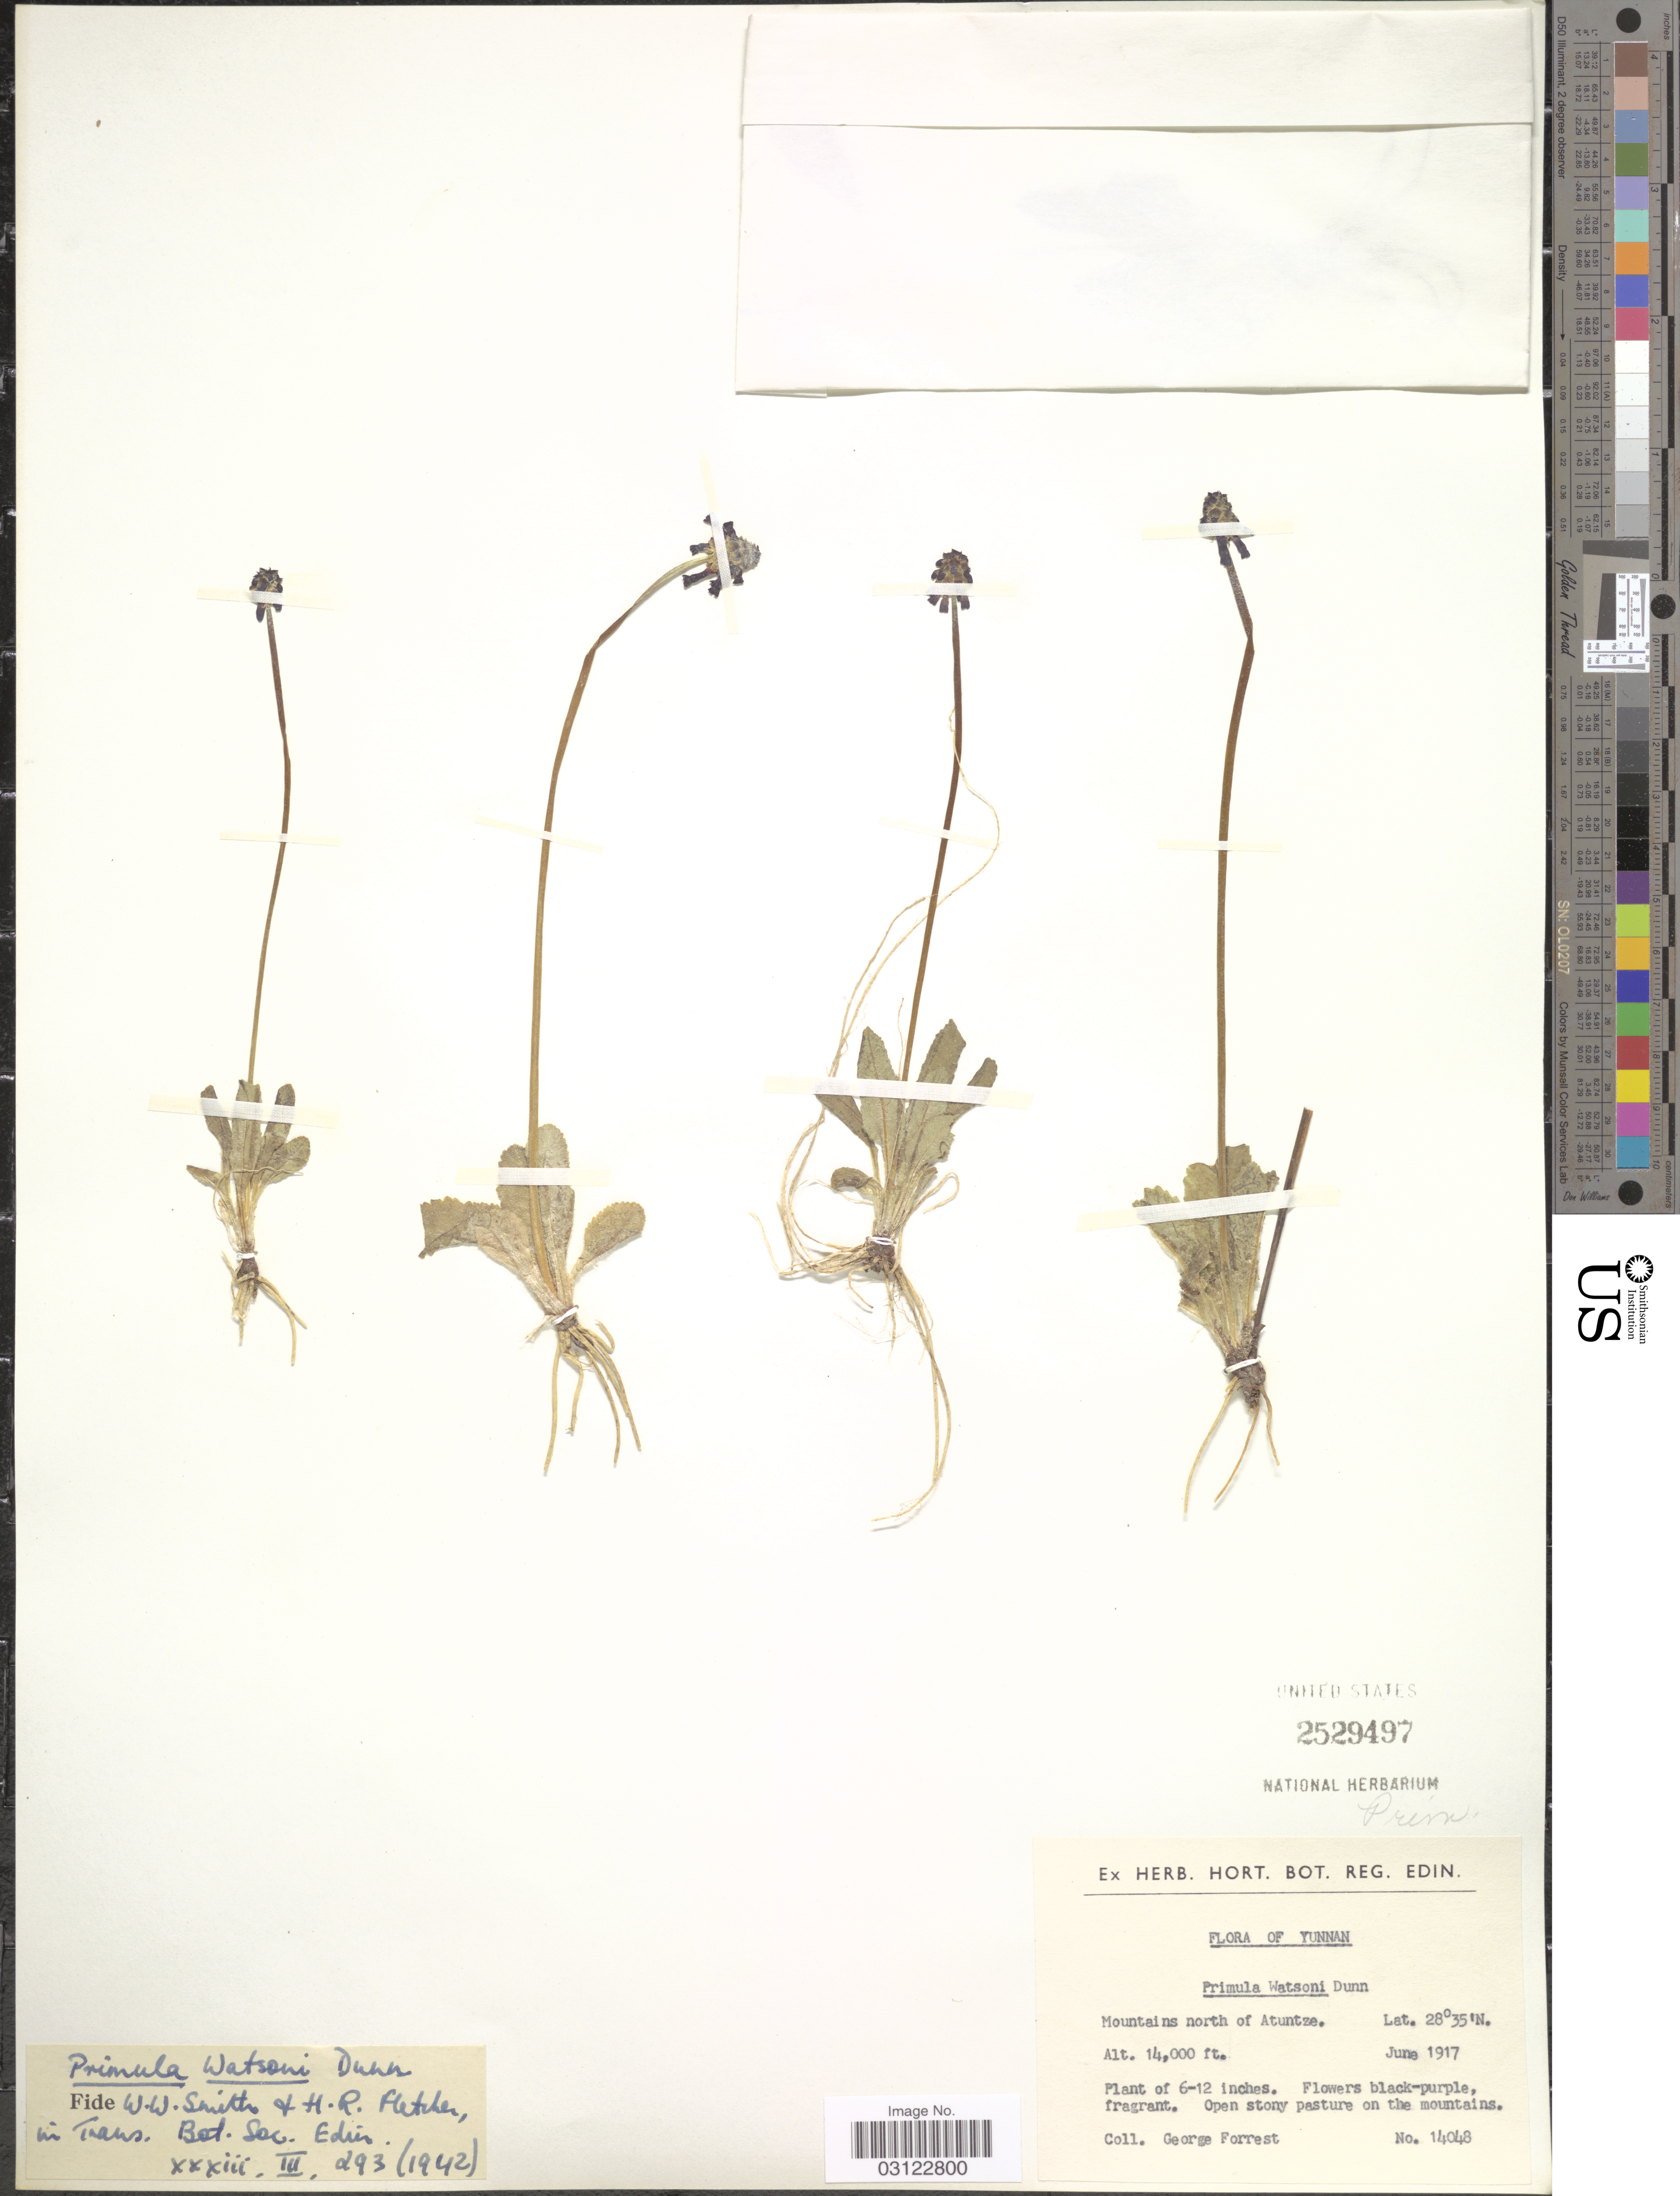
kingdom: Plantae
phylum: Tracheophyta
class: Magnoliopsida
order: Ericales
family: Primulaceae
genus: Primula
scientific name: Primula watsonii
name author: Dunn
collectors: G. Forrest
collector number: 14048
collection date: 1917-06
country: China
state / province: Yunnan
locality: Mountains north of Atuntze. Open stony pasture on the mountains.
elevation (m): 4267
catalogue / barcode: US 2529497